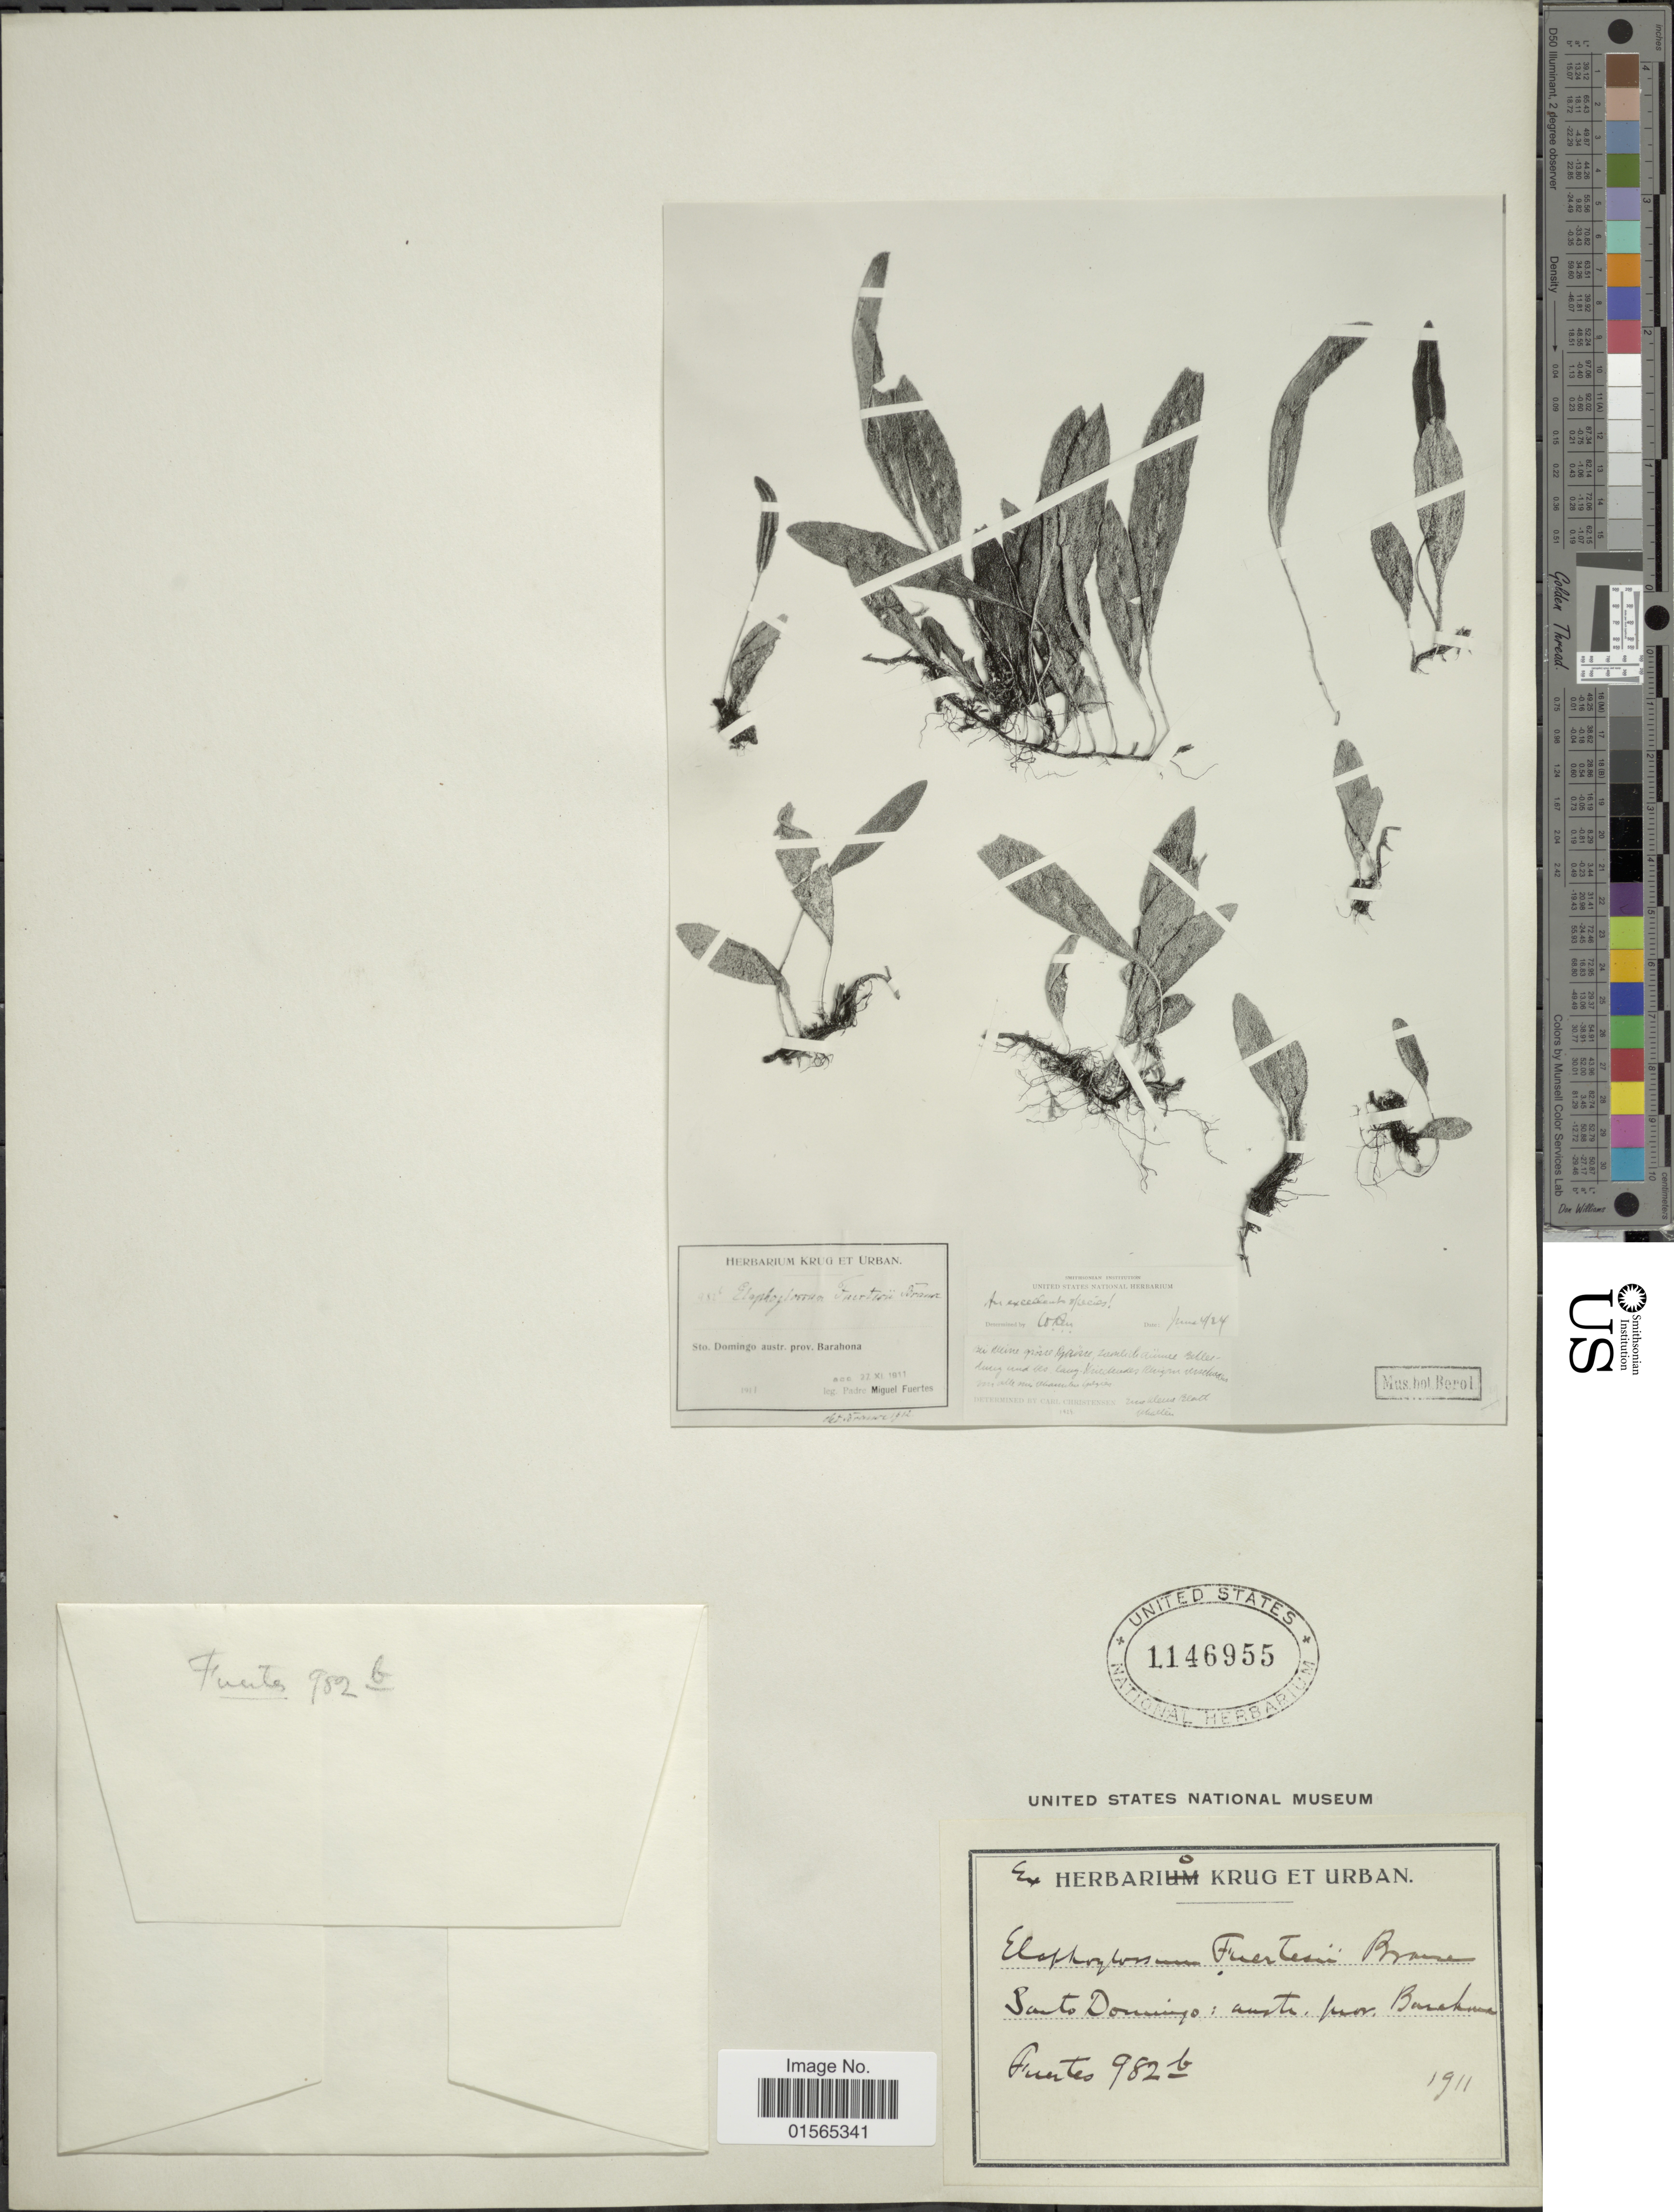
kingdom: Plantae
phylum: Tracheophyta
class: Polypodiopsida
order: Polypodiales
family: Dryopteridaceae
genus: Elaphoglossum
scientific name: Elaphoglossum fuertesii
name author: Brause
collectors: M. D. Fuertes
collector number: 982b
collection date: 1911-11-22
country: Dominican Republic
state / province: Barahona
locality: Sto. Domingo austr. prov. Barahona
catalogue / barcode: US 1146955